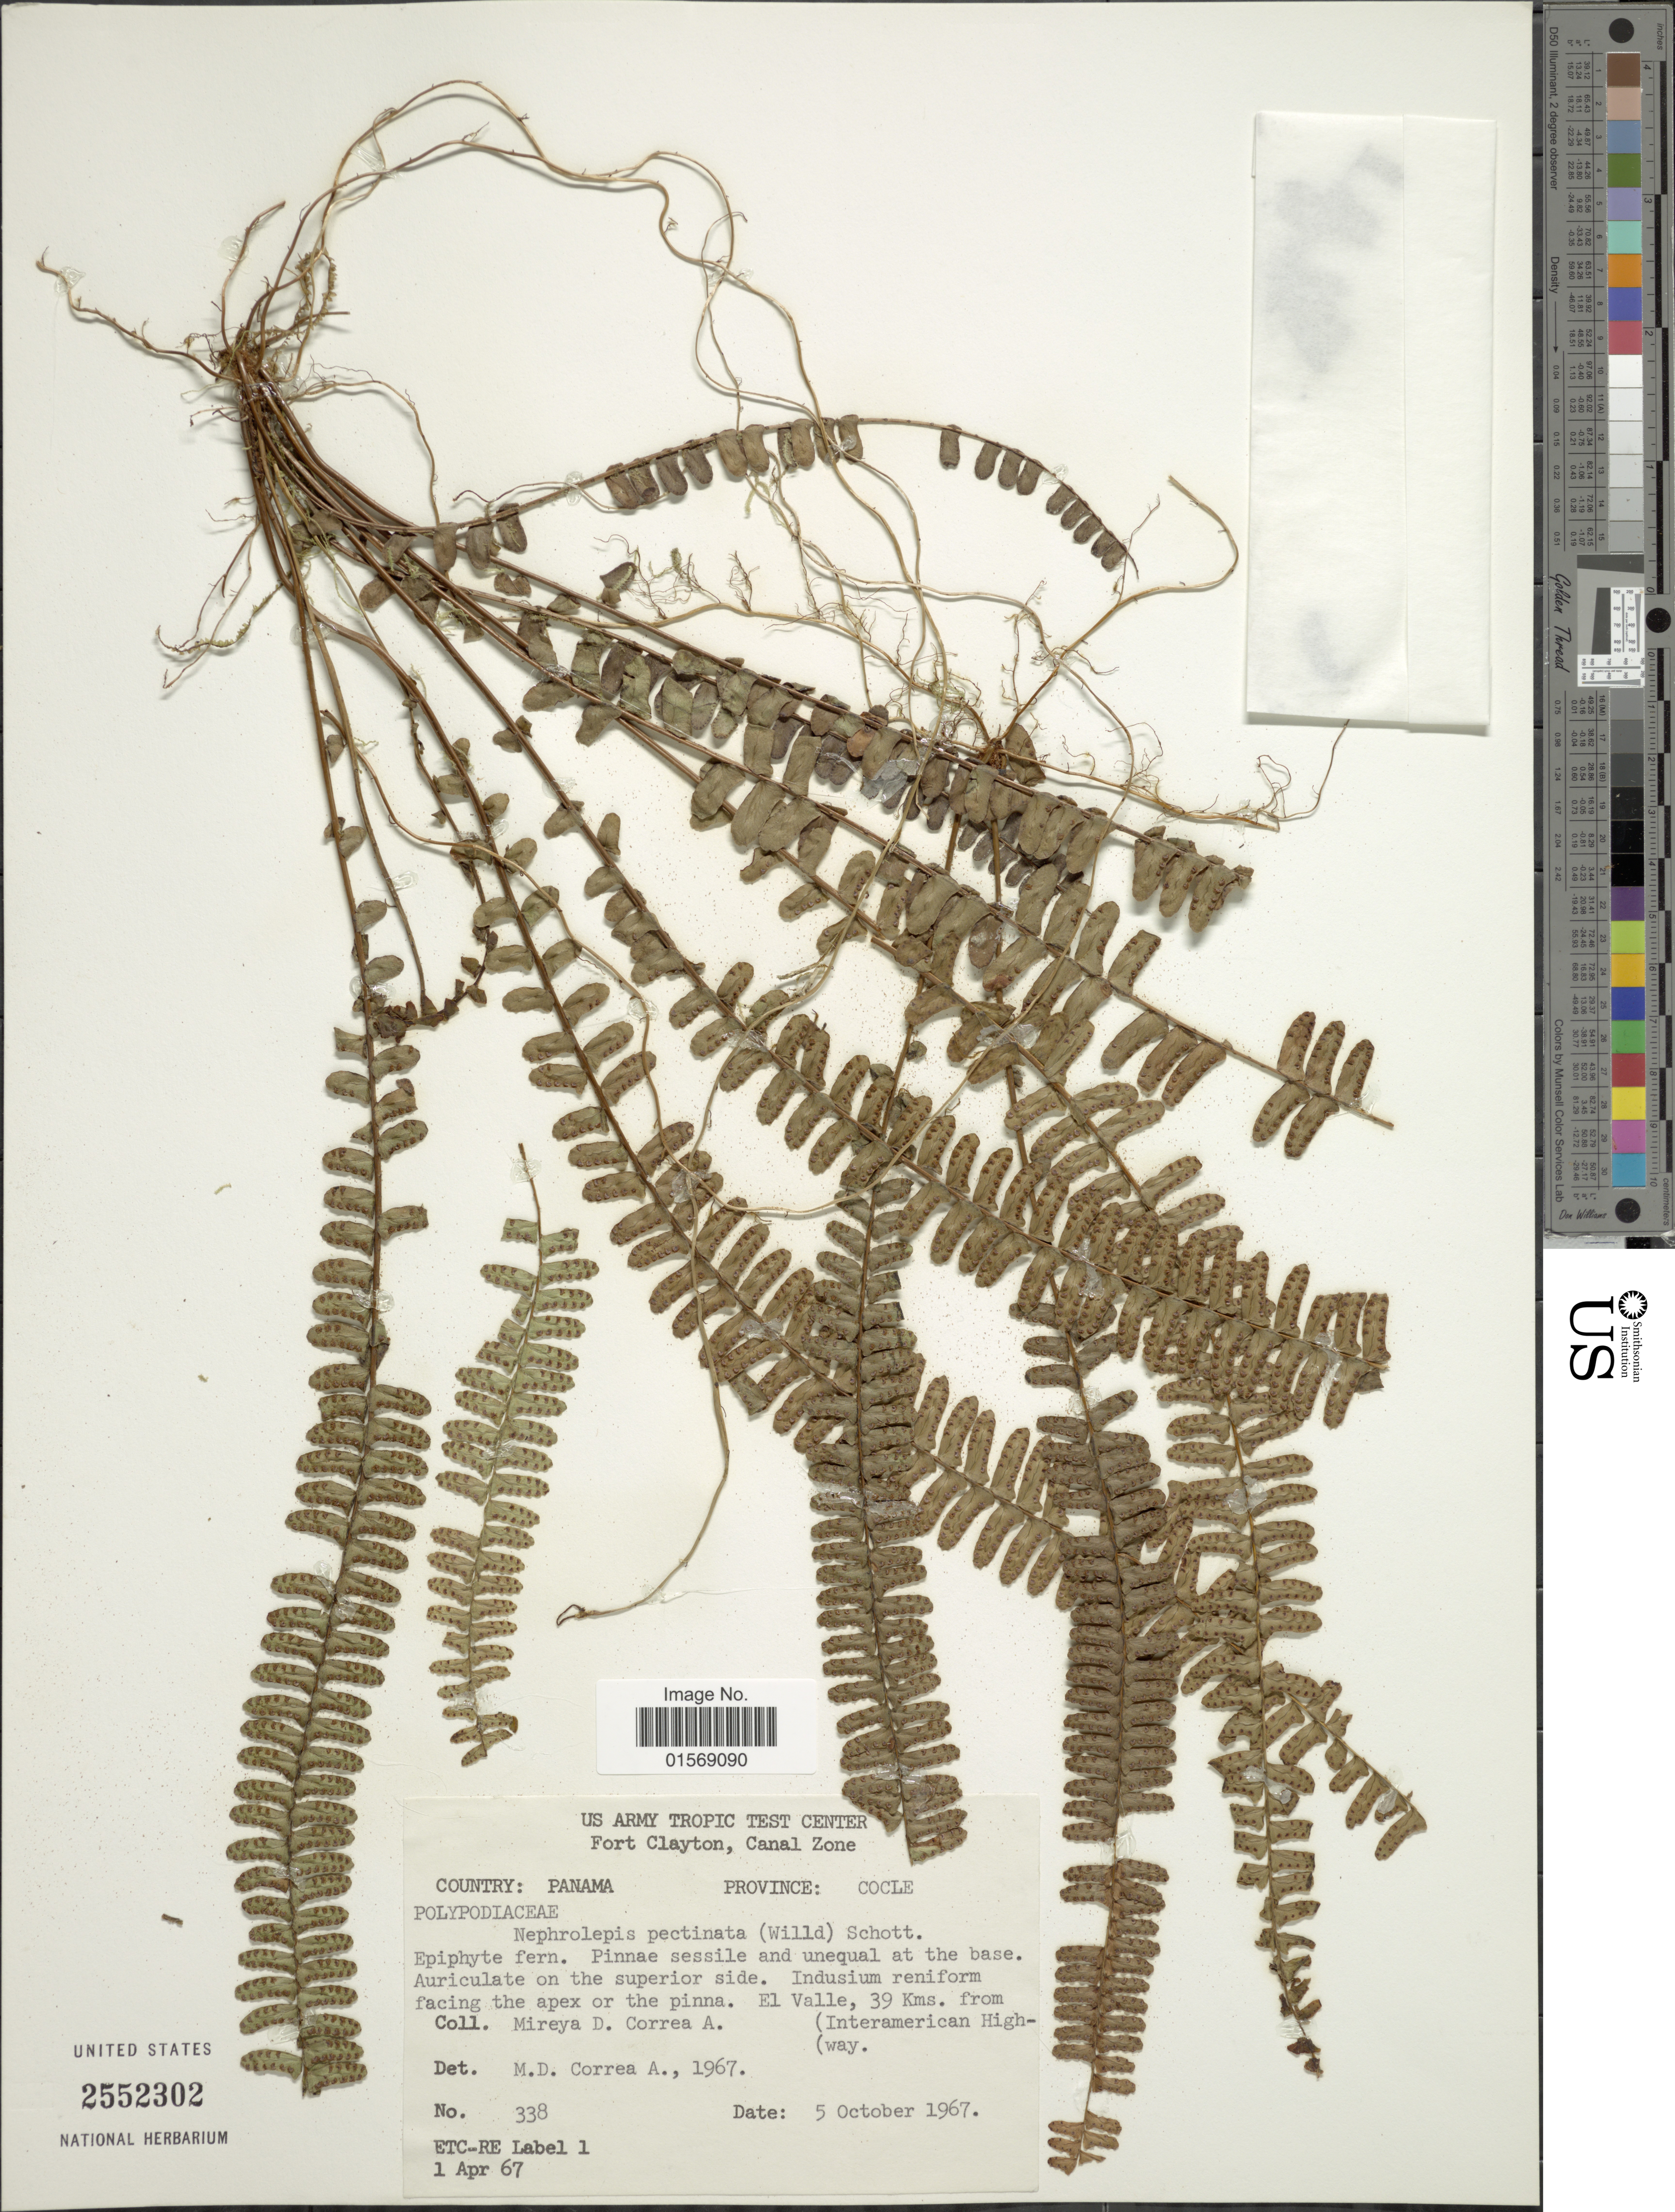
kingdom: Plantae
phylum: Tracheophyta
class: Polypodiopsida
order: Polypodiales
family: Nephrolepidaceae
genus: Nephrolepis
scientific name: Nephrolepis pectinata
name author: (Willd.) Schott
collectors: M. D. Corrêa-A.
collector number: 338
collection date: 1967-10-05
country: Panama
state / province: Coclé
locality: Country: Panama, Province: cocle. El valle, 39 Kms. from (Interamerican Highway).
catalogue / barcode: US 2552302